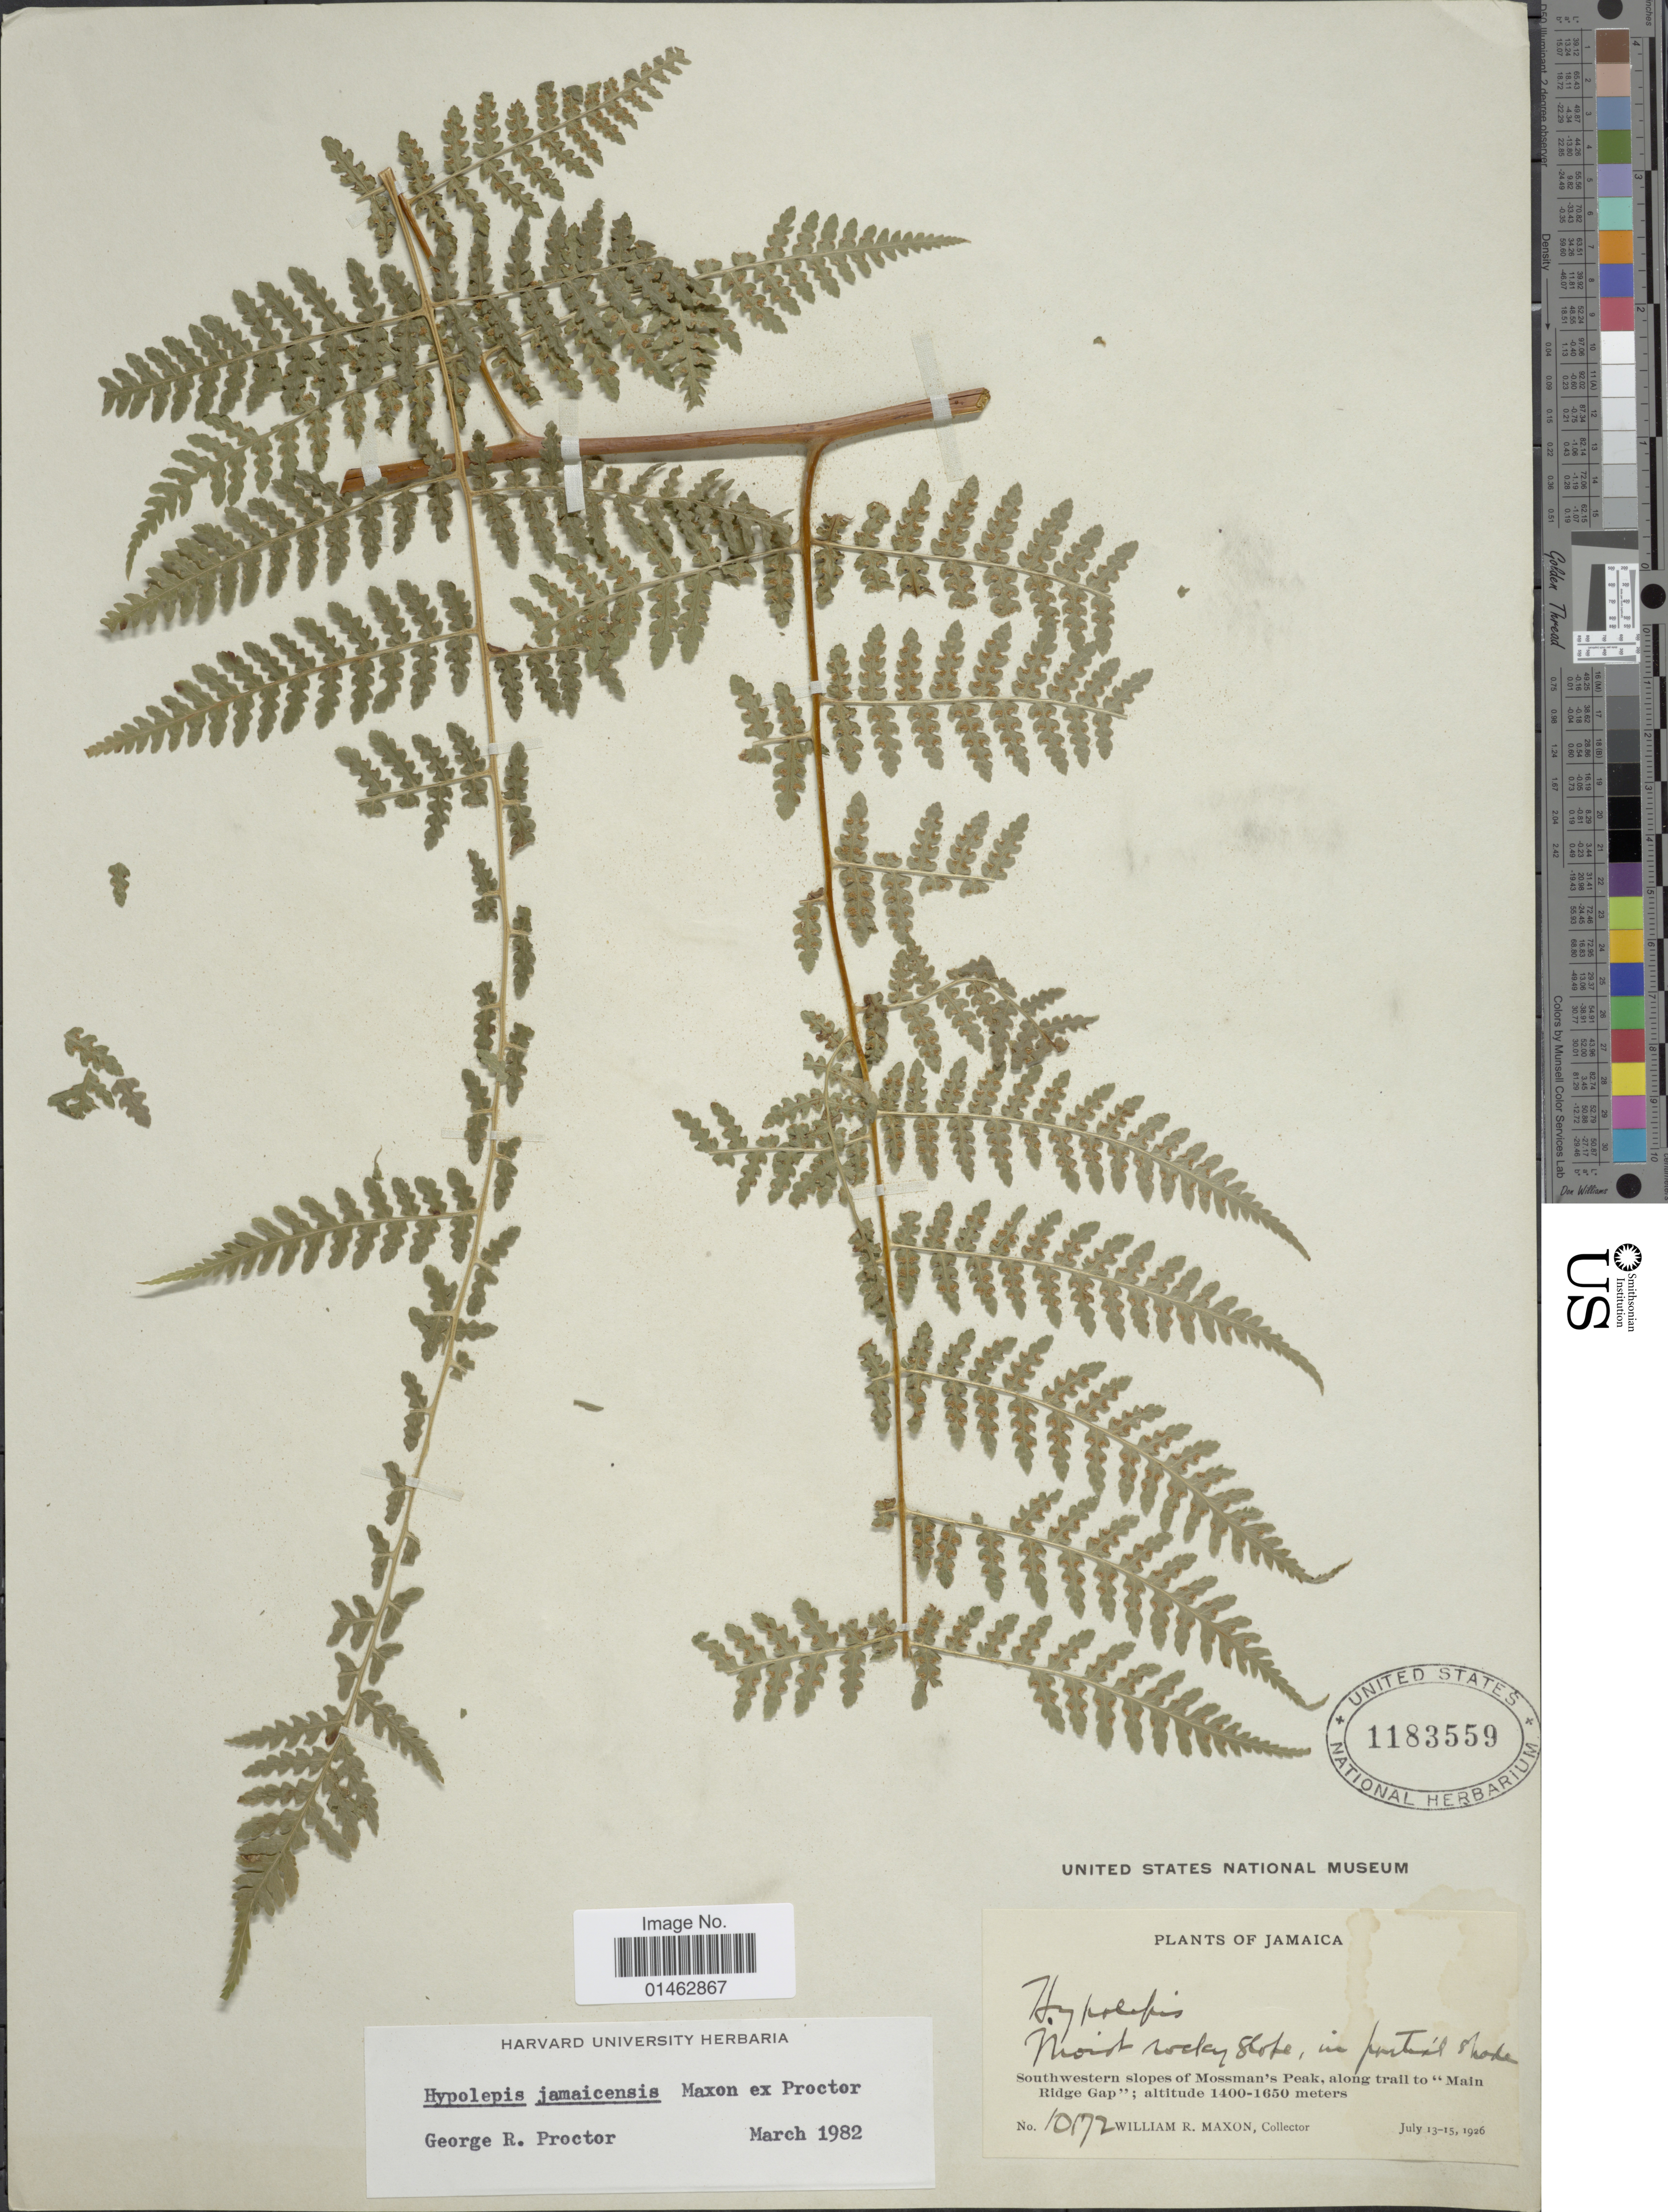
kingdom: Plantae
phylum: Tracheophyta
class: Polypodiopsida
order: Polypodiales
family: Dennstaedtiaceae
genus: Hypolepis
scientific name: Hypolepis jamaicensis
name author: Maxon ex Proctor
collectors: W. R. Maxon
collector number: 10172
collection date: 1926-07-13/1926-07-15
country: Jamaica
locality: Southwestern slopes of Mossman's Peak, along trail to 'Main Ridge Gap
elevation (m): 1400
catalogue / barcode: US 1183559